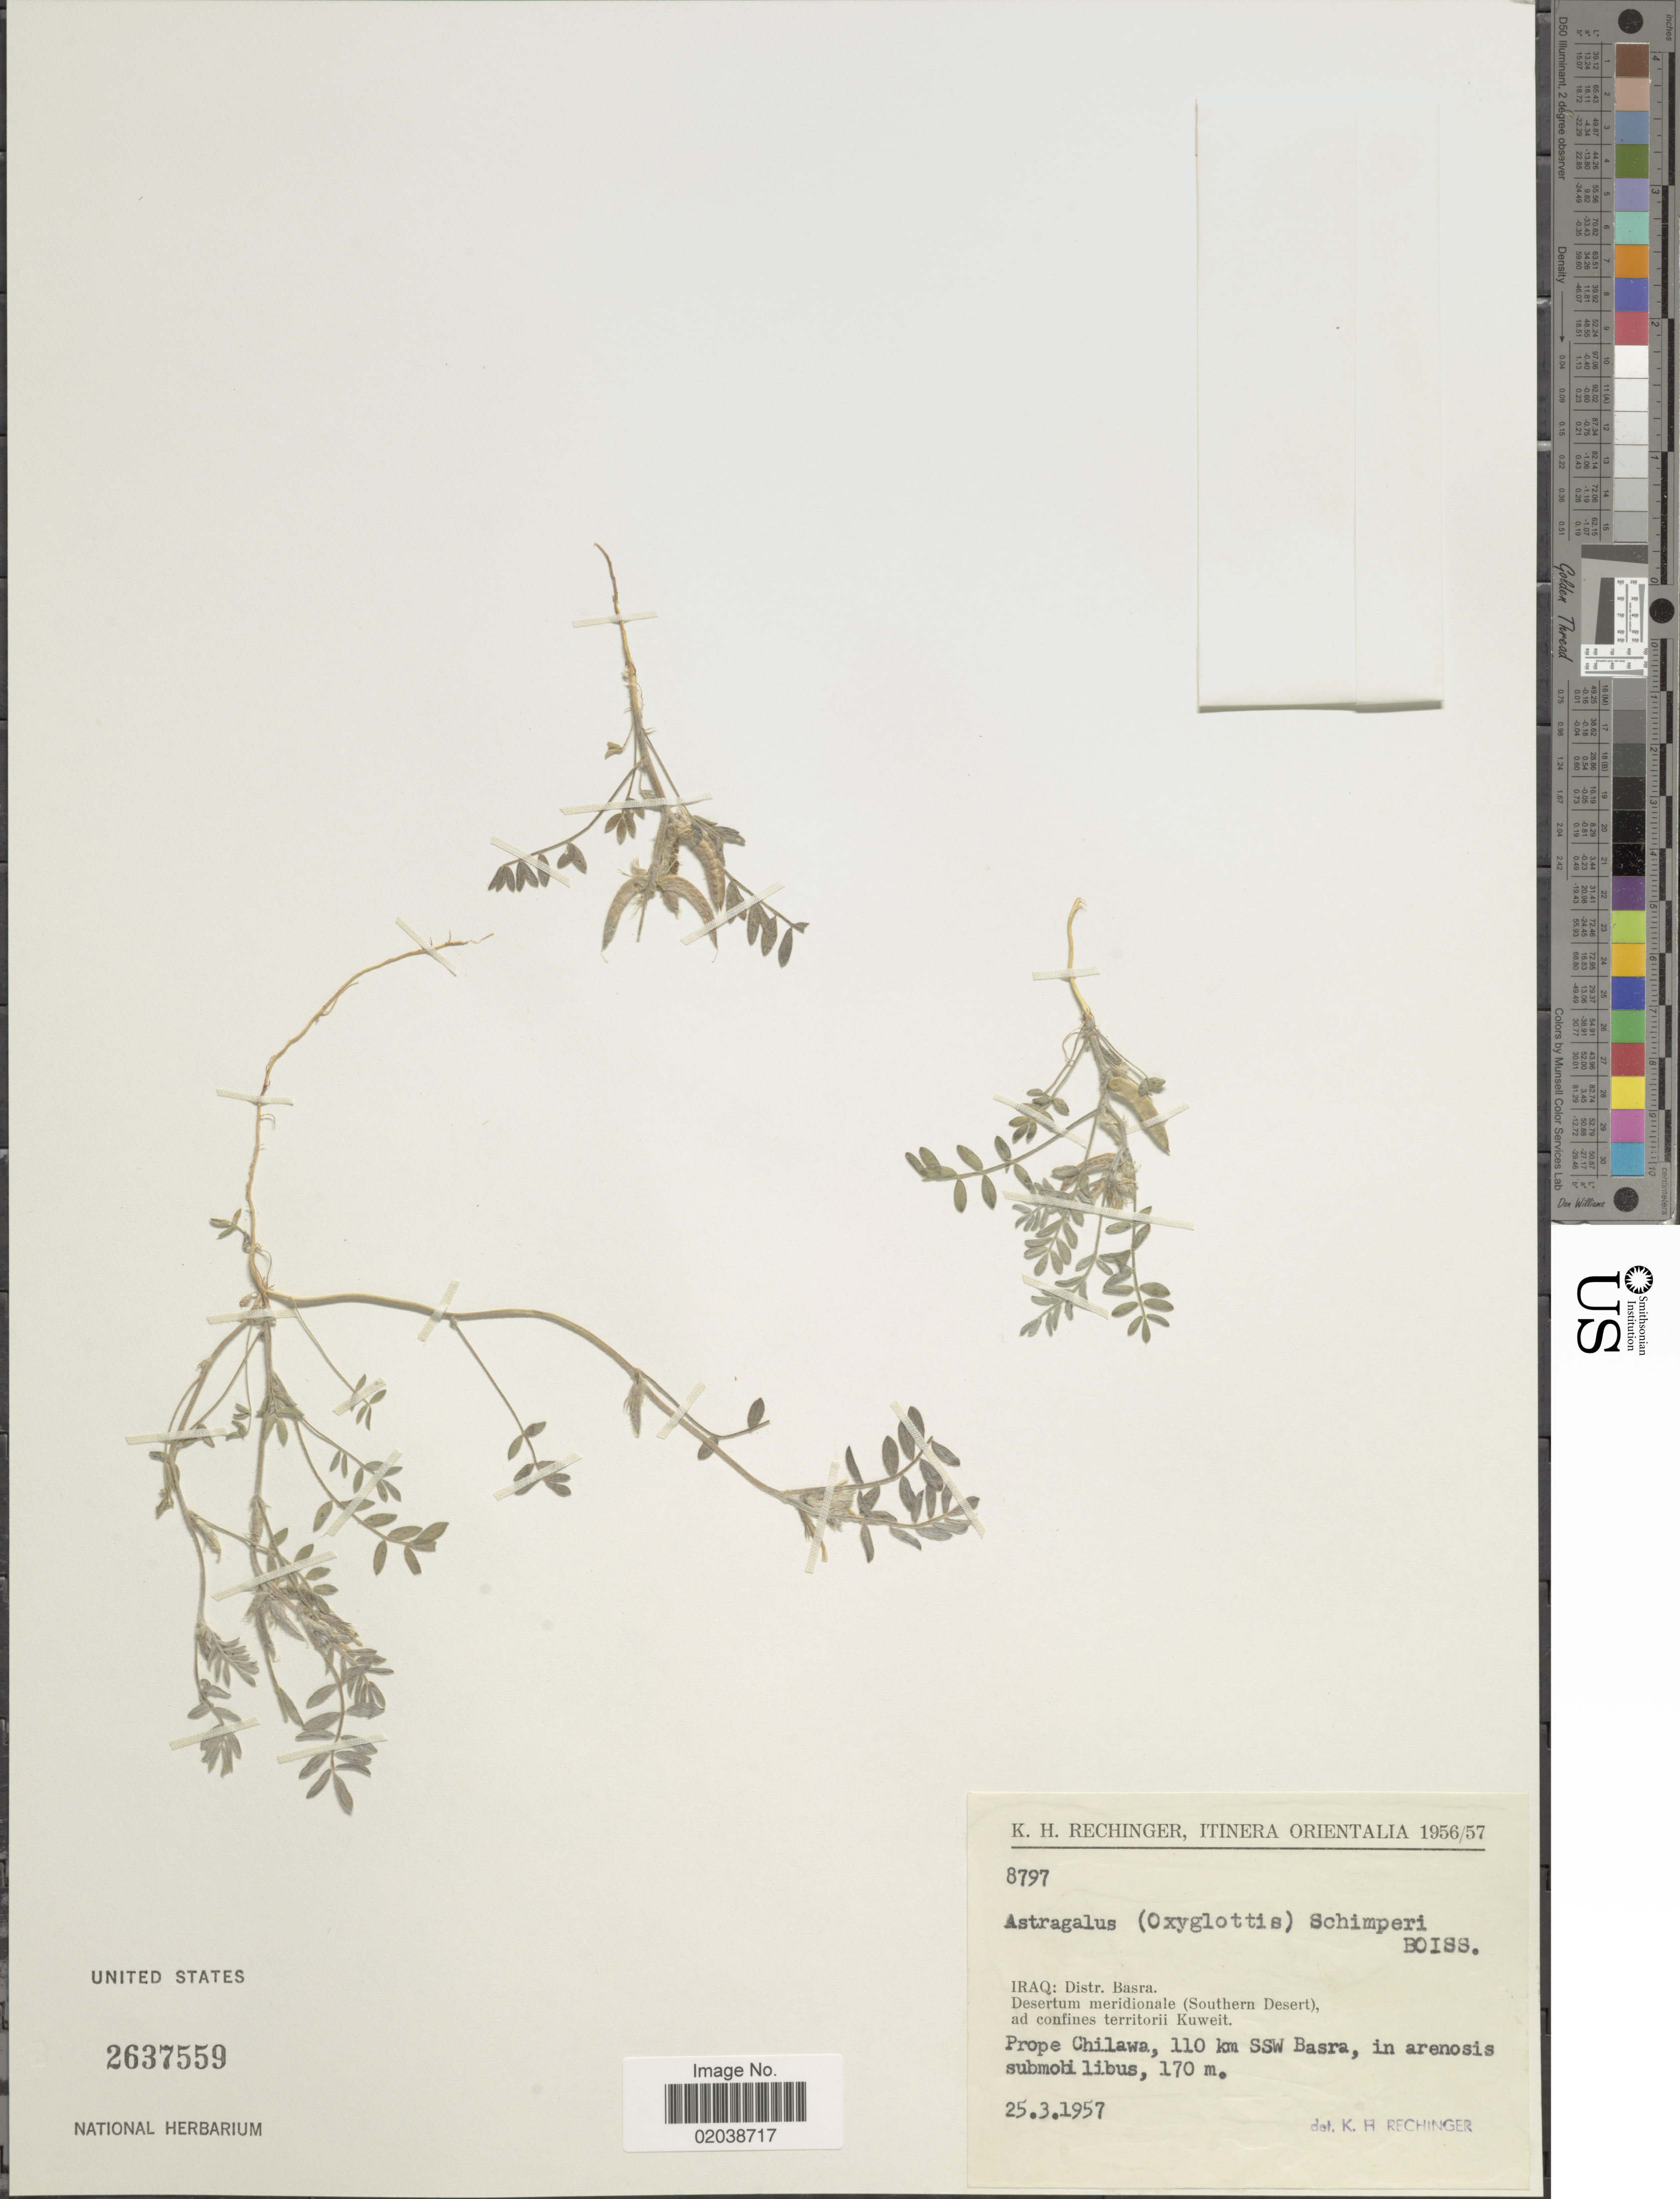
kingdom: Plantae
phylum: Tracheophyta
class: Magnoliopsida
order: Fabales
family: Fabaceae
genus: Astragalus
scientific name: Astragalus schimperi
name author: Boiss.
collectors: K. H. Rechinger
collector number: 8797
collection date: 1957-03-25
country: Iraq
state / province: Al Basrah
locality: Distr. Basra, Desertum meridionale (Southern Desert), ad confines territorii Kuweit, Prope Chilawa, 110 km SSW Basra, in arenosis submobilibus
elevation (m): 170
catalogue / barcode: US 2637559